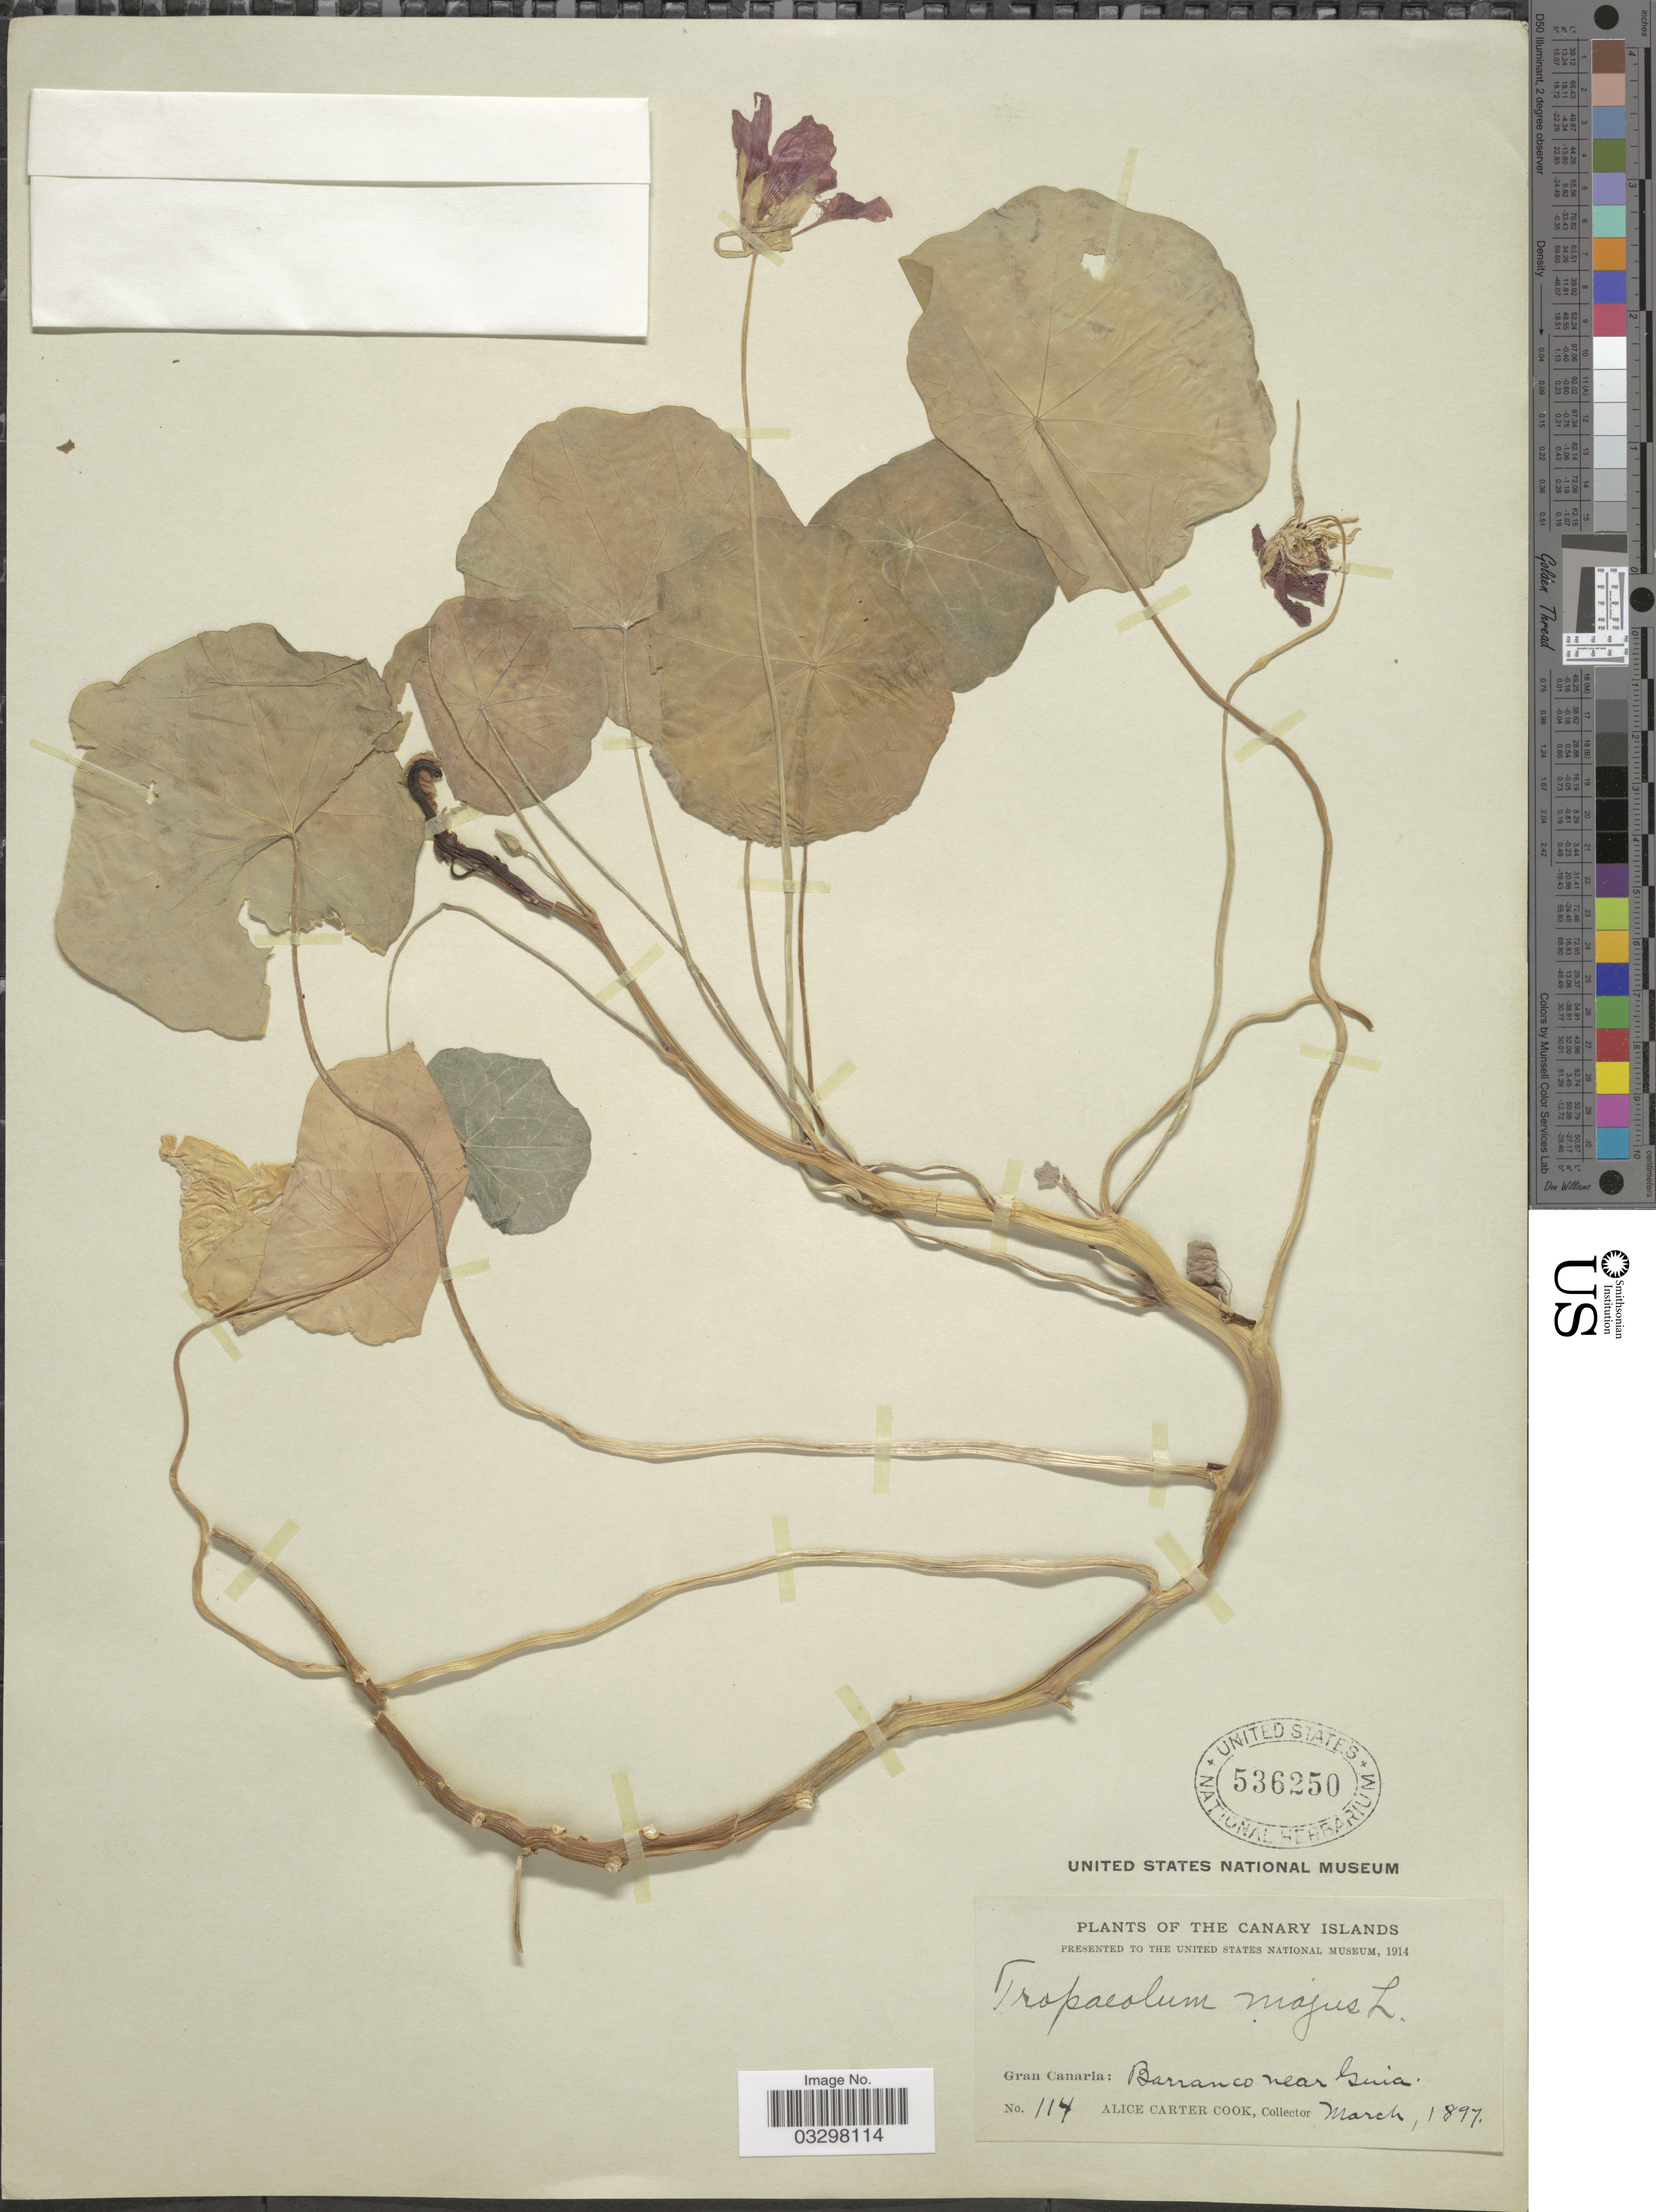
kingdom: Plantae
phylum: Tracheophyta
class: Magnoliopsida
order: Brassicales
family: Tropaeolaceae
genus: Tropaeolum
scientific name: Tropaeolum majus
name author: L.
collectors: Alice C. Cook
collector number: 114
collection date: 1897-03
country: Ecuador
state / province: Cañar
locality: The Canary Islands, Gran Canaria: Barranco near Guia.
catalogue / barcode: US 536250